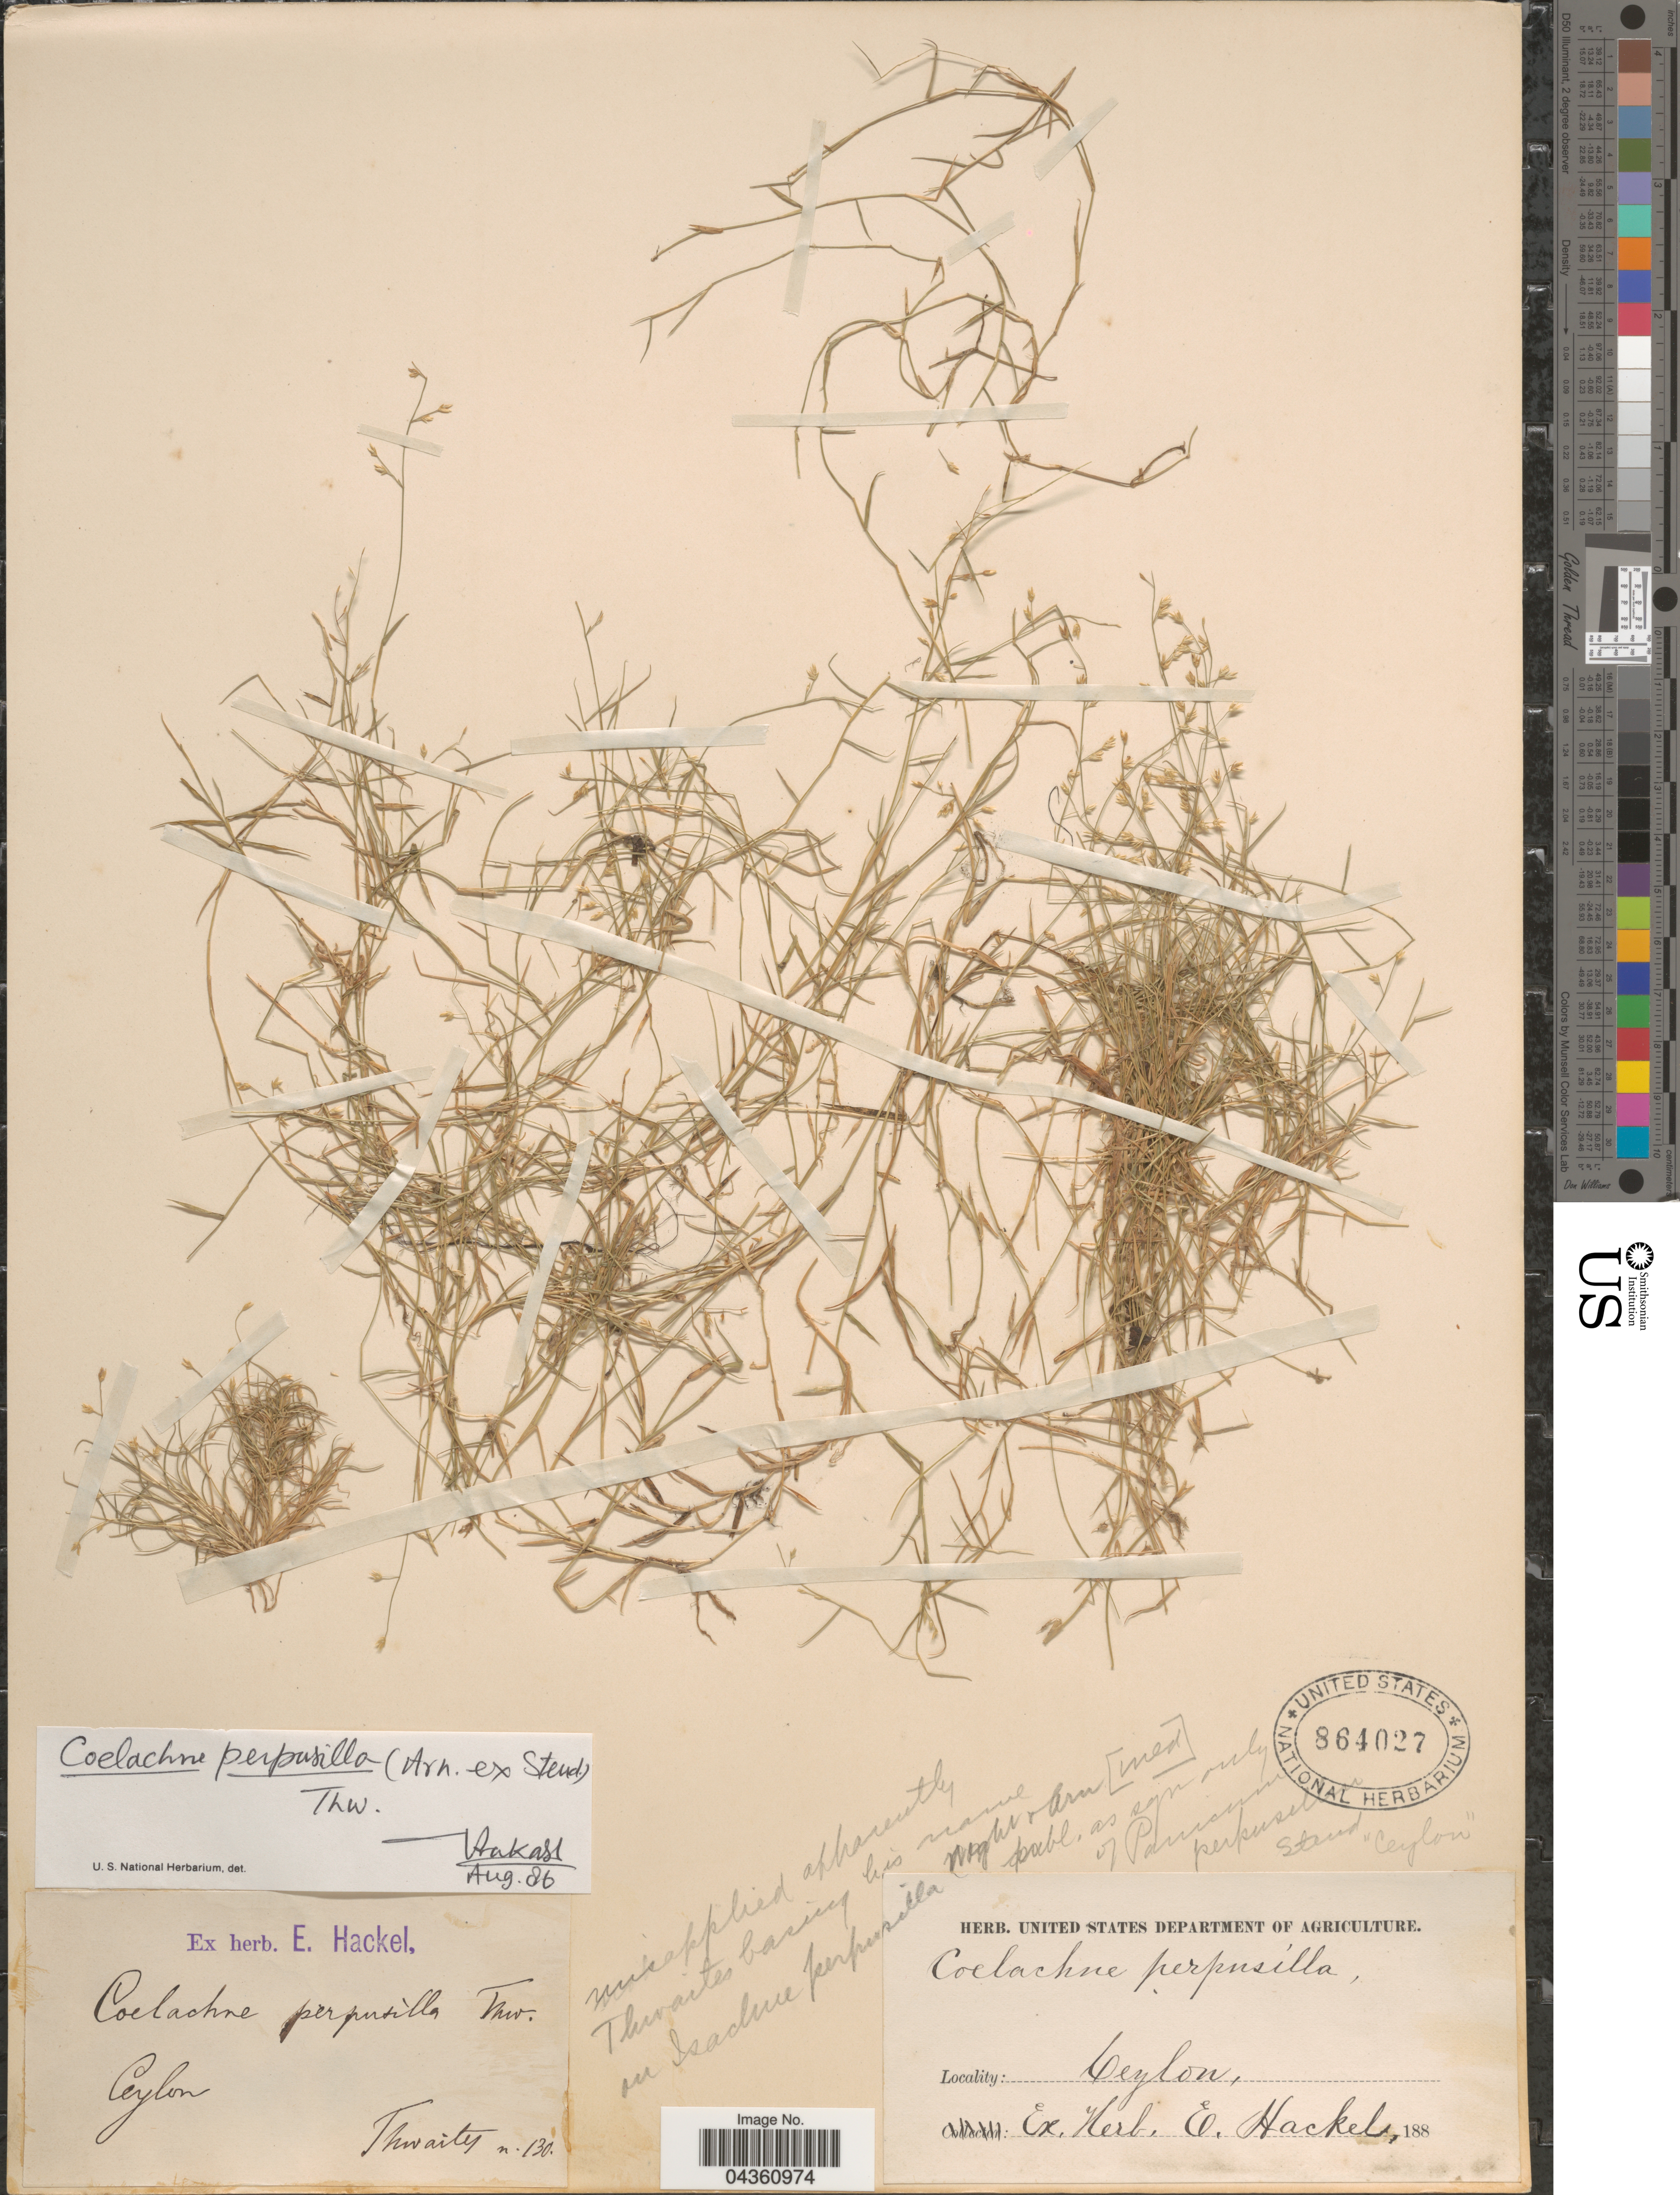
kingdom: Plantae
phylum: Tracheophyta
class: Liliopsida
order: Poales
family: Poaceae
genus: Coelachne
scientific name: Coelachne perpusilla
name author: (Arn. ex Steud.) Thwaites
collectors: Thwaites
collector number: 130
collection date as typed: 188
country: Sri Lanka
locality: Ceylon.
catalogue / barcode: US 864027